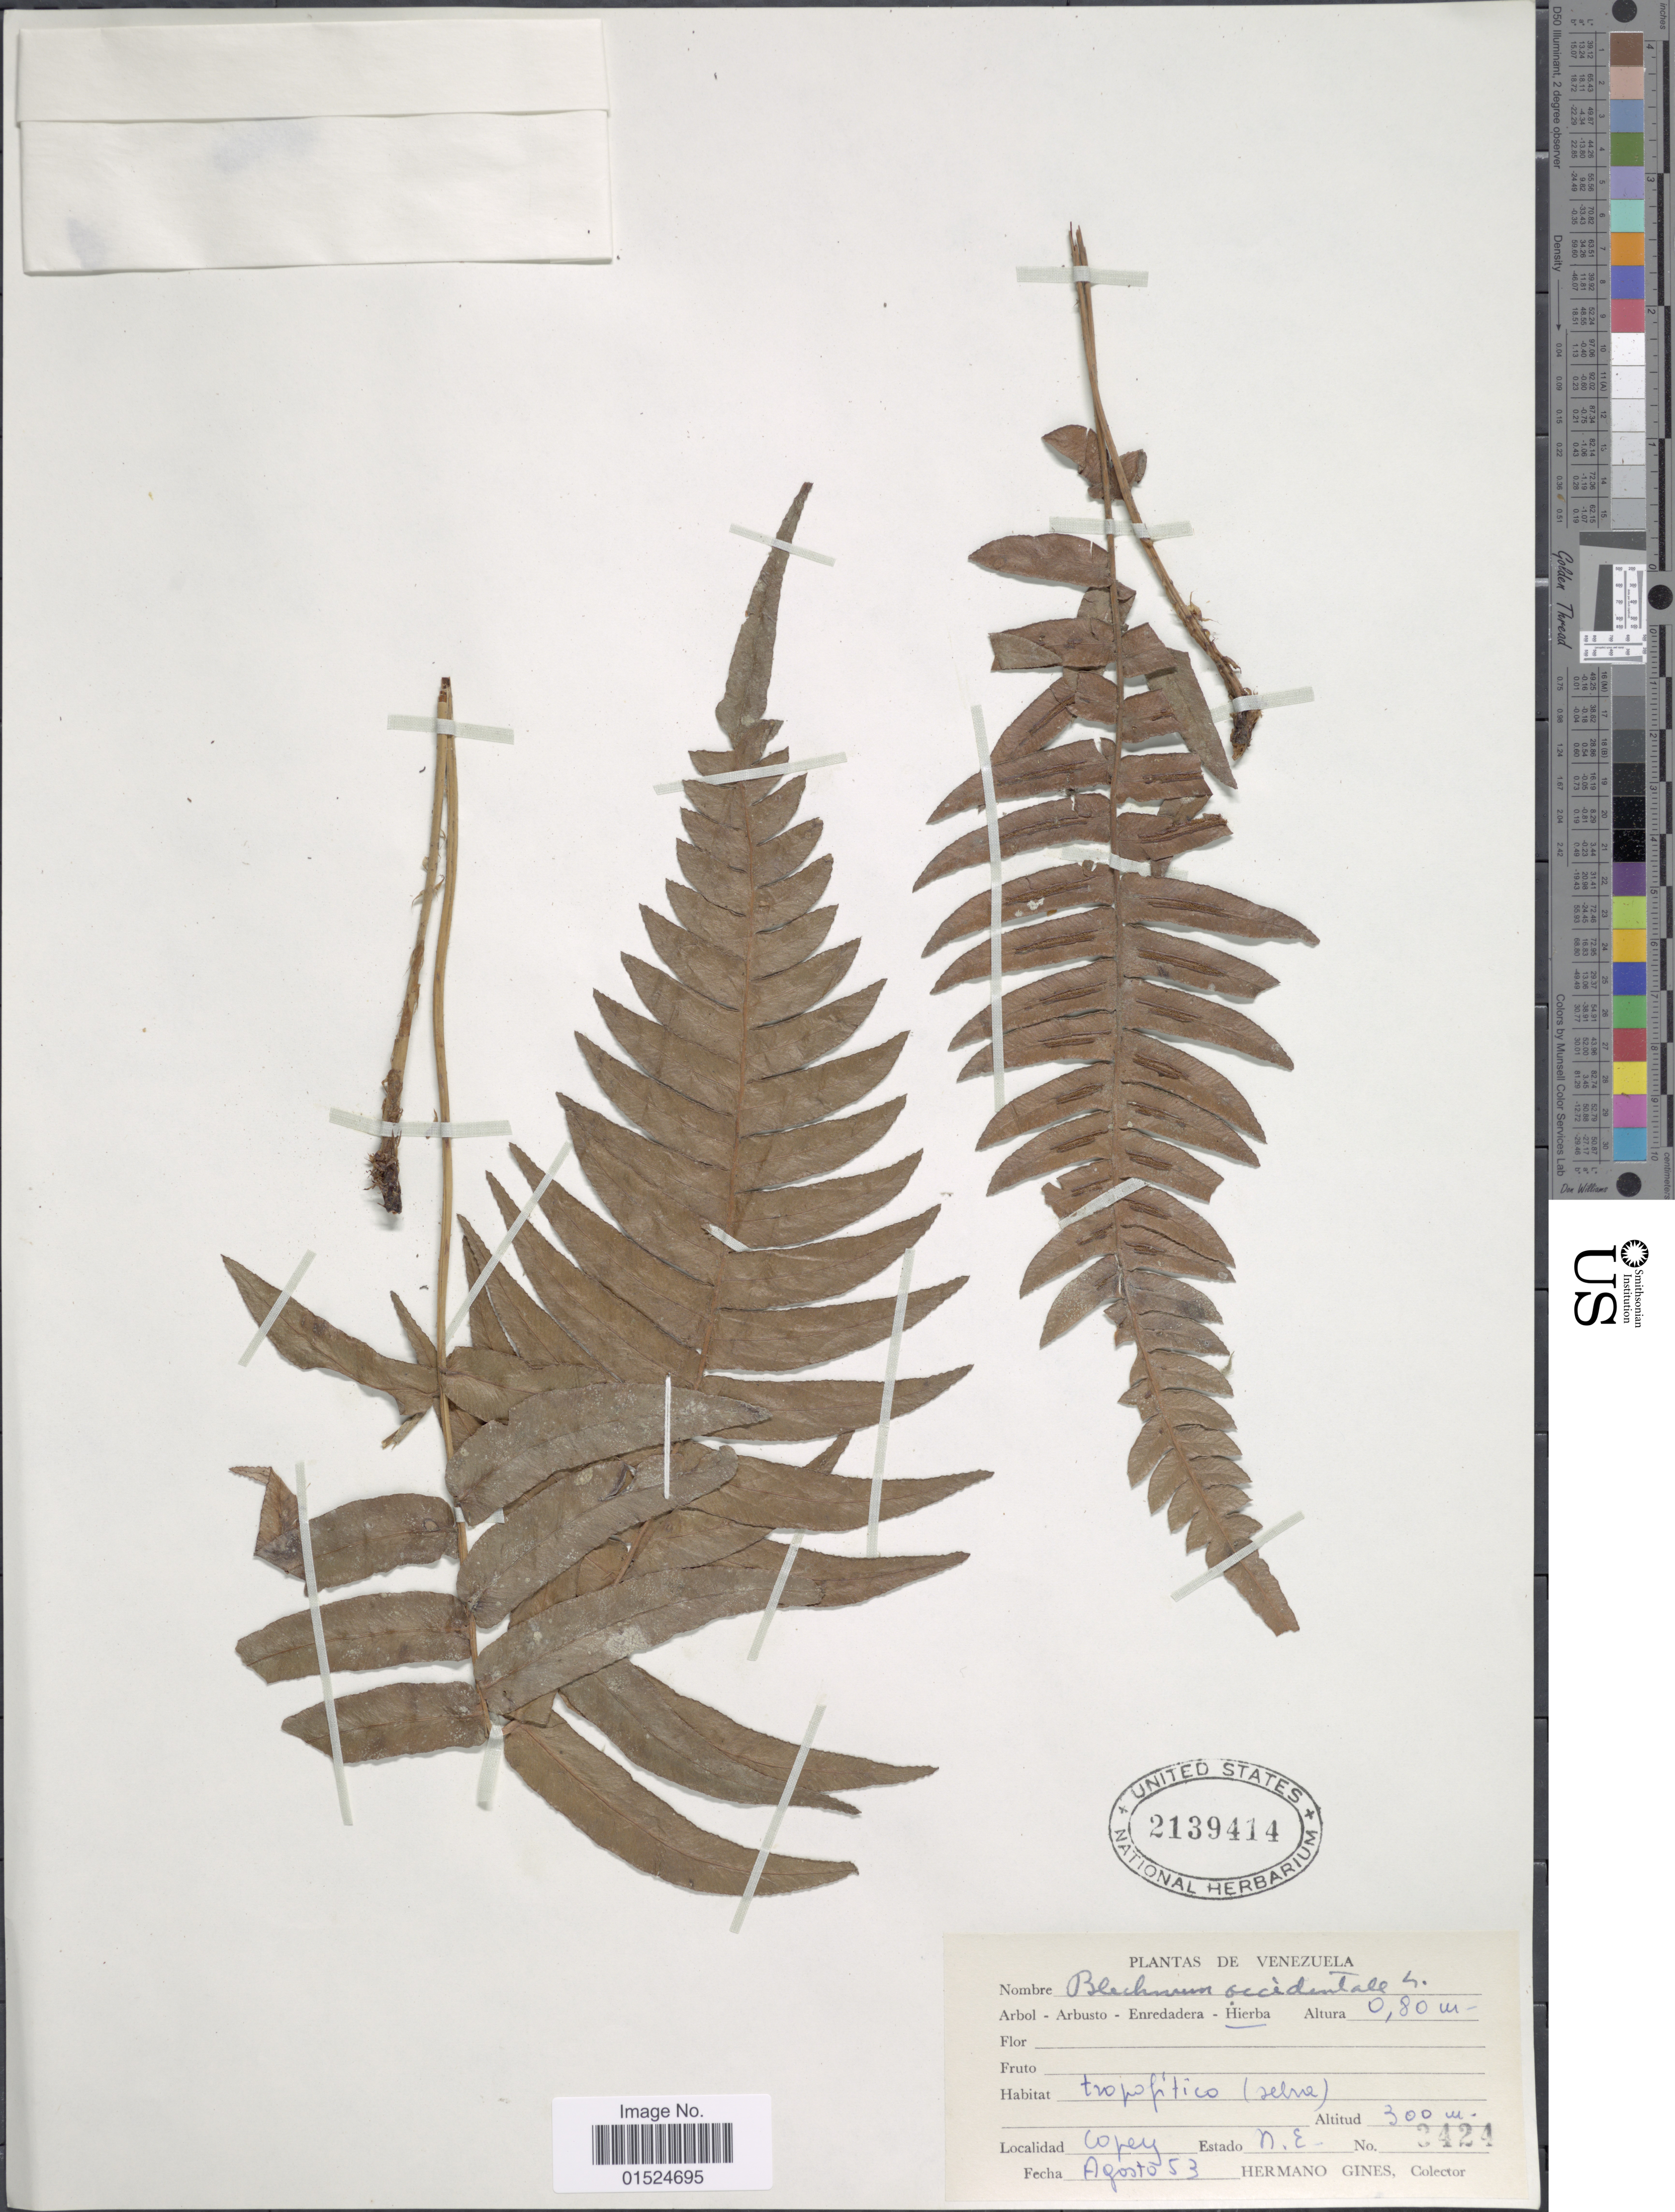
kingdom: Plantae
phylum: Tracheophyta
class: Polypodiopsida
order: Polypodiales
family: Blechnaceae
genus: Blechnum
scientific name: Blechnum falciculatum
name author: C. Presl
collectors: Bro. Gines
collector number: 3424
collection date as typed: Transcribed d/m/y: /8/53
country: Venezuela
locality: Copey, Estado N. E.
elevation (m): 300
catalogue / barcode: US 2139414